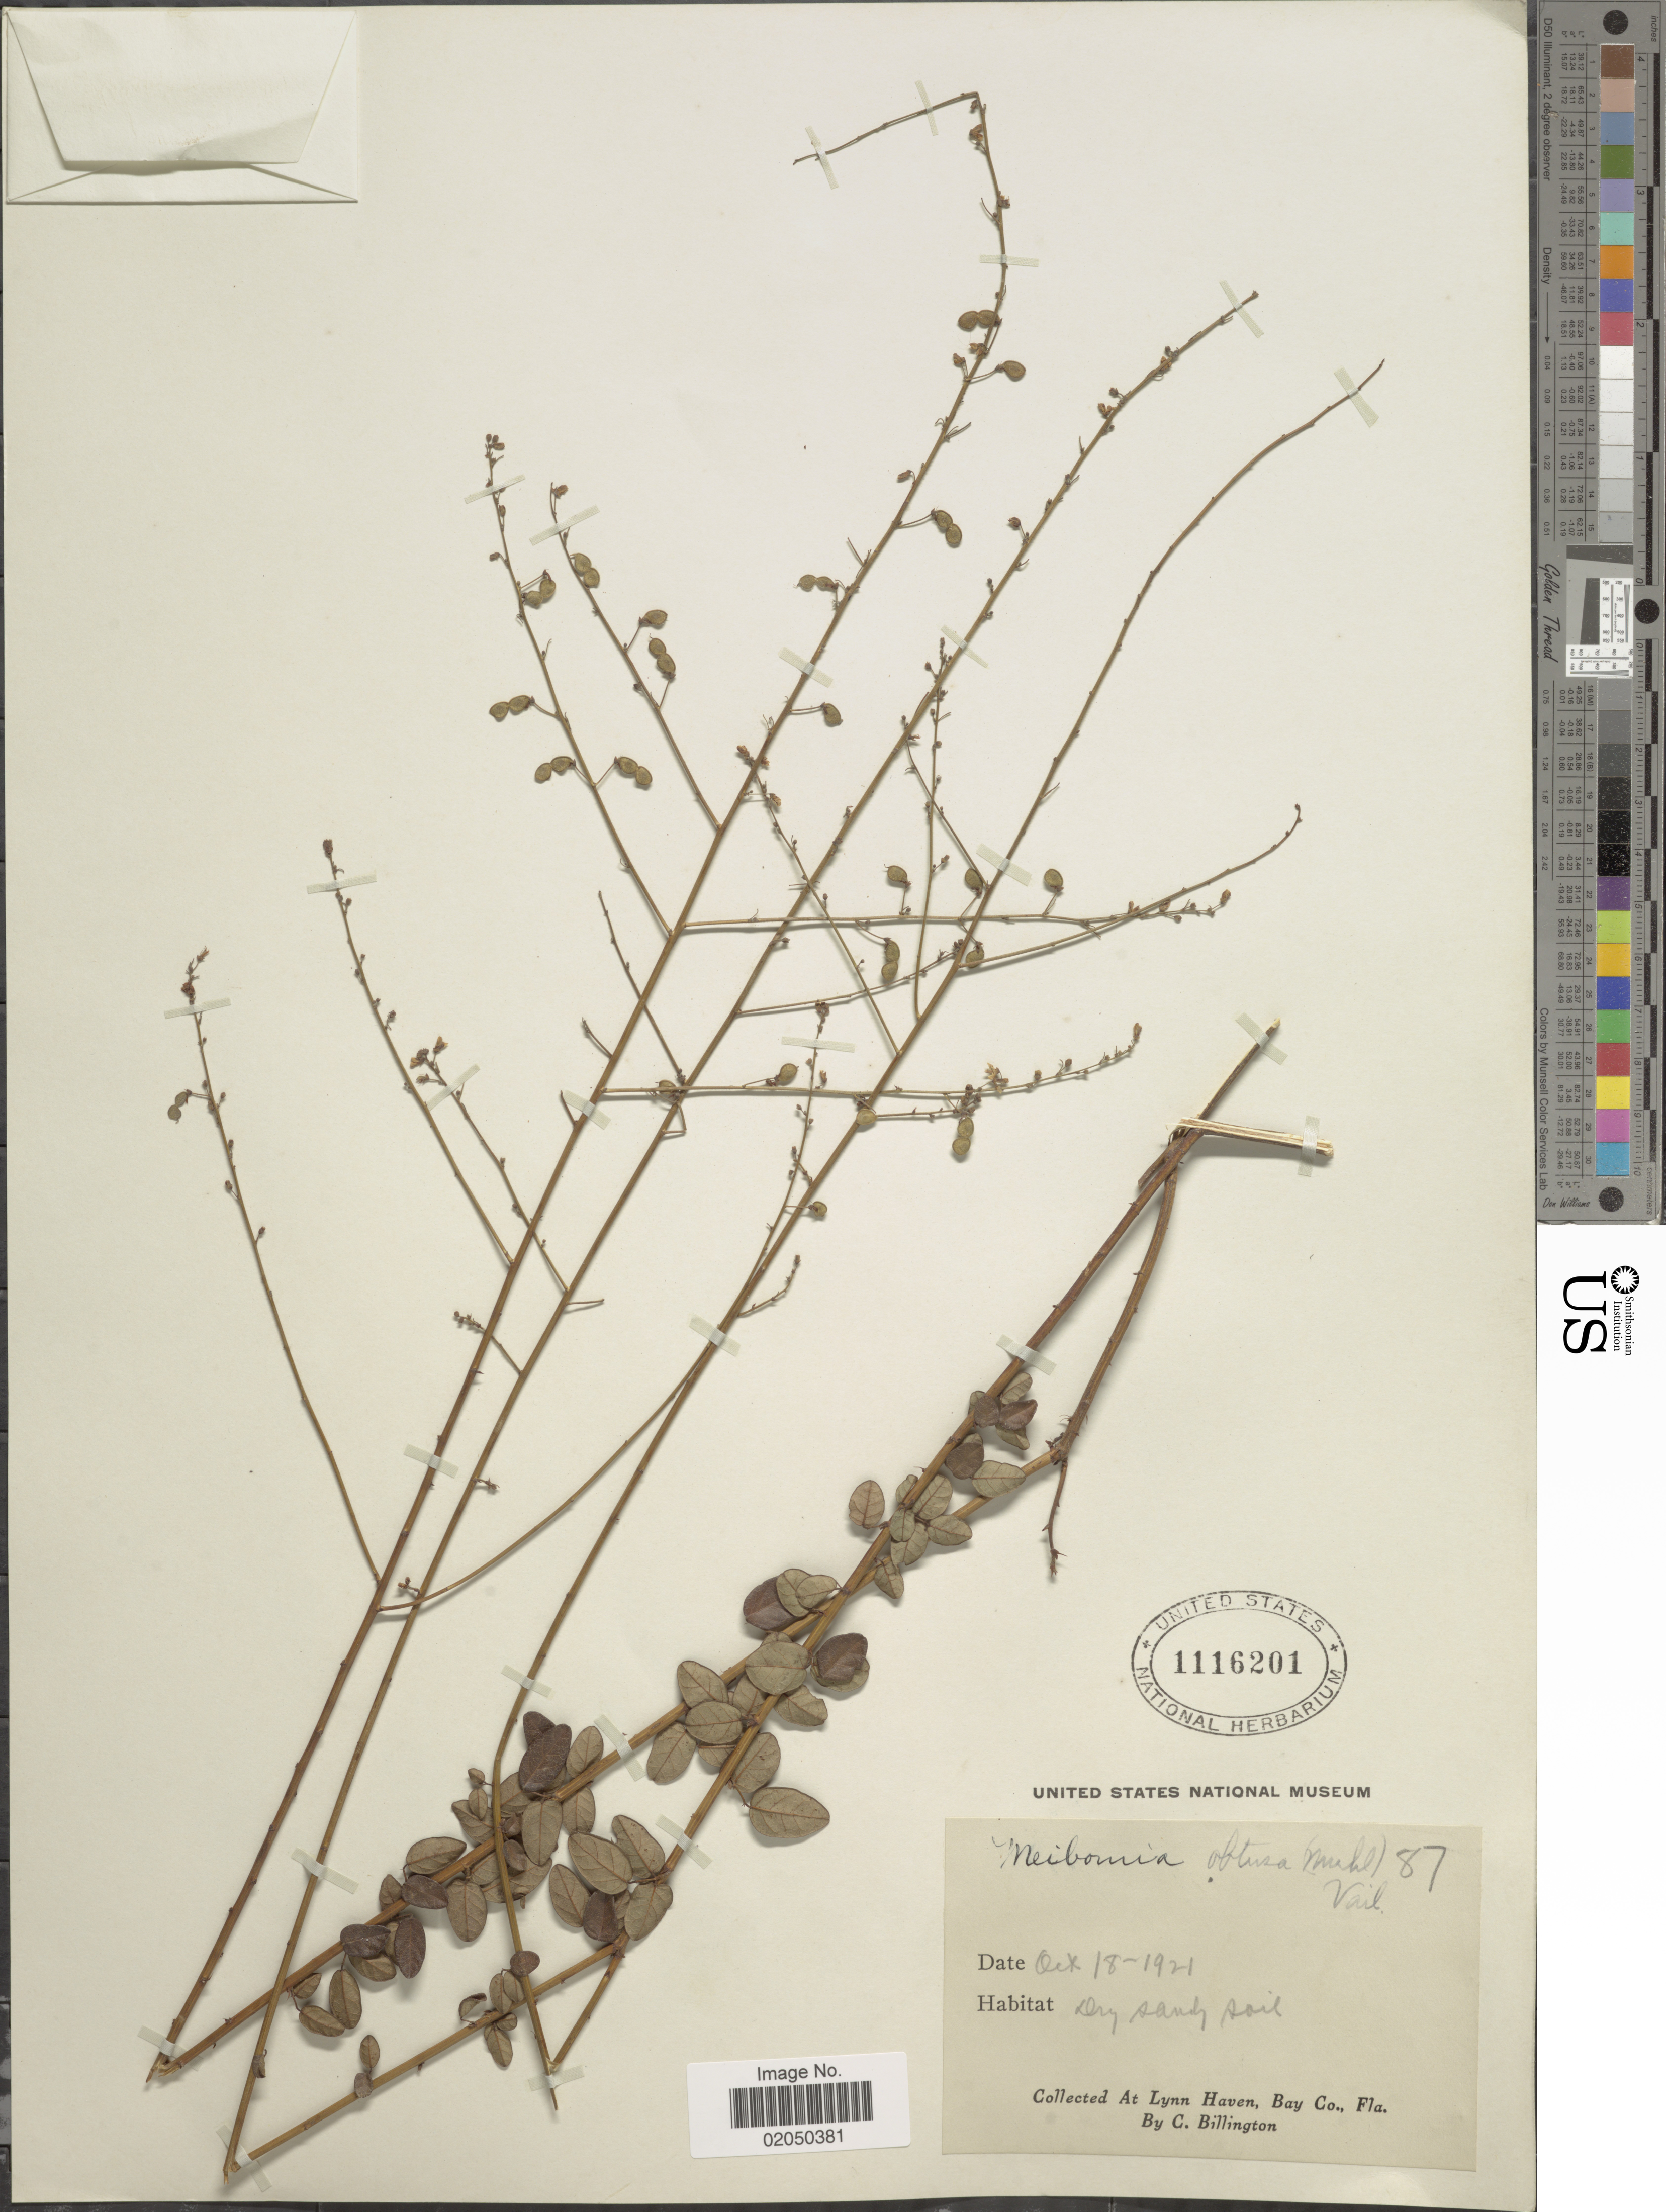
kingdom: Plantae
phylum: Tracheophyta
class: Magnoliopsida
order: Fabales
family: Fabaceae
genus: Desmodium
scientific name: Desmodium ciliare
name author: (Muhl. ex Willd.) DC.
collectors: C. Billington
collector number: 87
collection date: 1921-10-18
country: United States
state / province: Florida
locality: At Lynn Haven, Bay Co.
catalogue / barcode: US 1116201